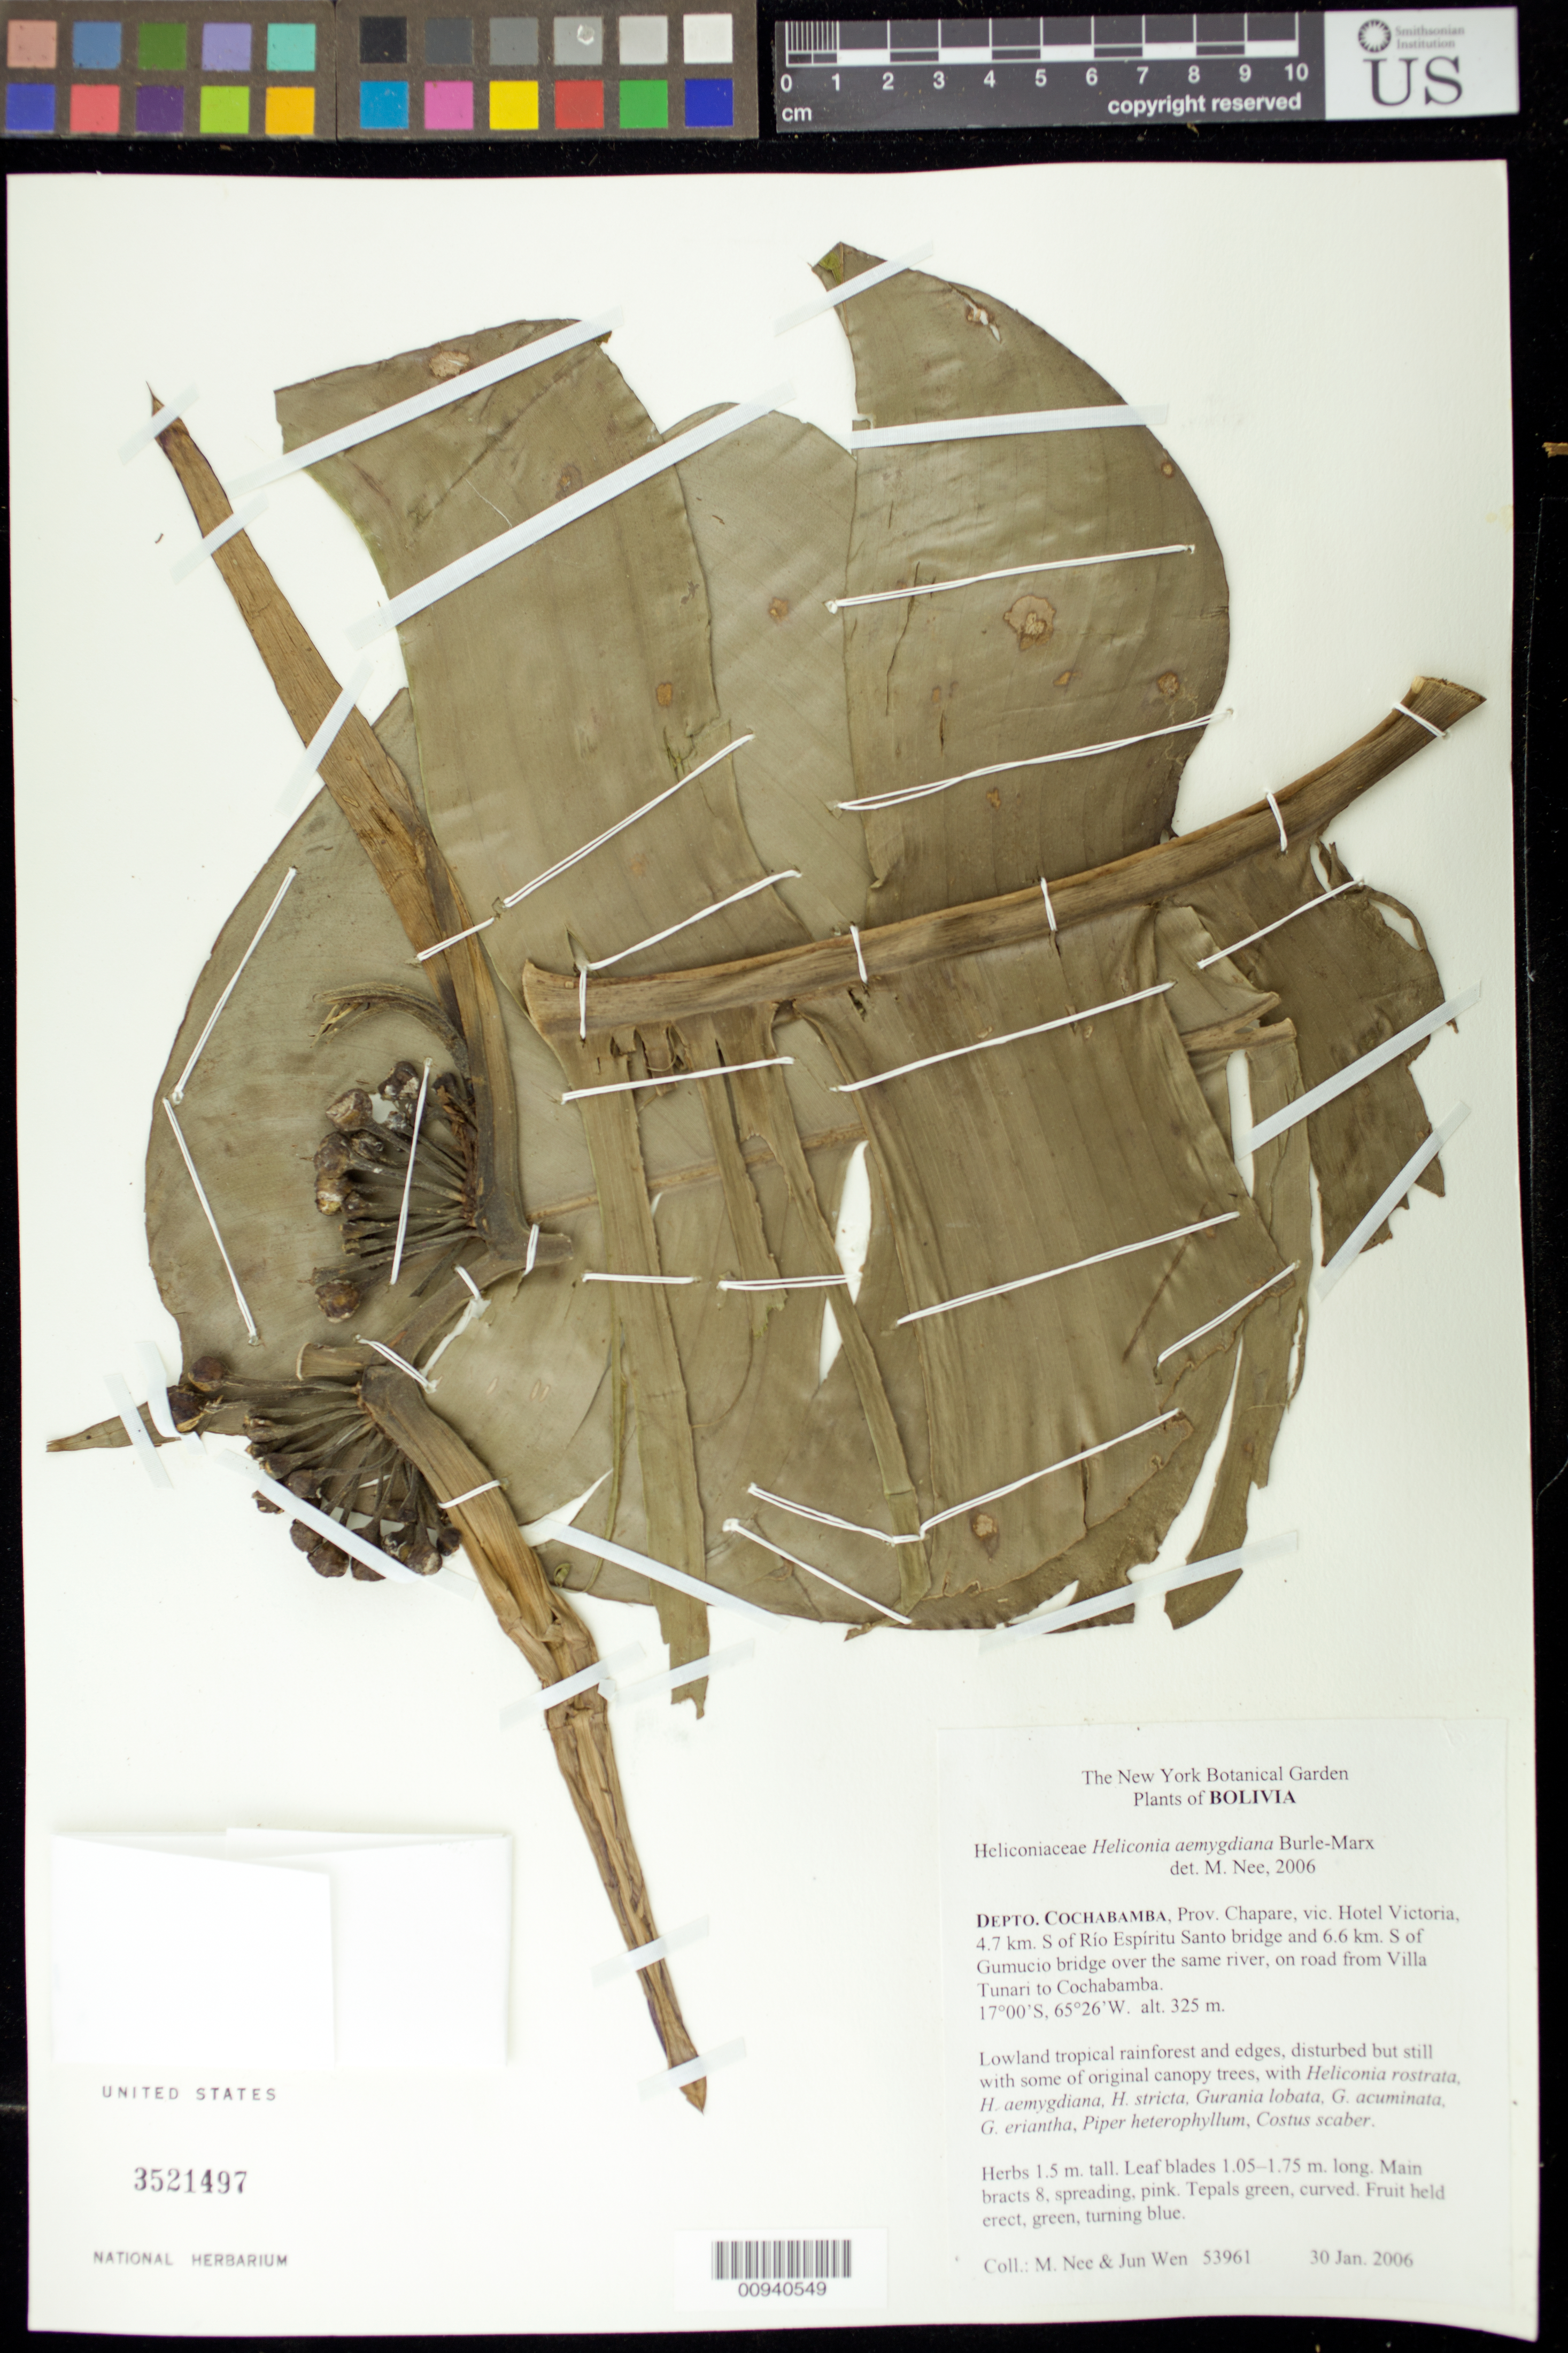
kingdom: Plantae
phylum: Tracheophyta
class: Liliopsida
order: Zingiberales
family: Heliconiaceae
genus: Heliconia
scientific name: Heliconia aemygdiana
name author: Burle-Marx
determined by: Nee, Michael H.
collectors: J. Wen & M. Nee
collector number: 53961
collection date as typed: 30 Jan 2006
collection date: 2006-01-30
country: Bolivia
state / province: Cochabamba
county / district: Chapare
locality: Vic. Hotel Victoria, 4.7 km s of Rio Espiritu Santo bridge and 6.6 km s of Gumucio bridge over the same river, on road from Villa Tunari to Cochabamba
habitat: Lowland tropical rainforest and edges, disturbed but still with some of orginal canopy trees.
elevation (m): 325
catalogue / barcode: US 3521497